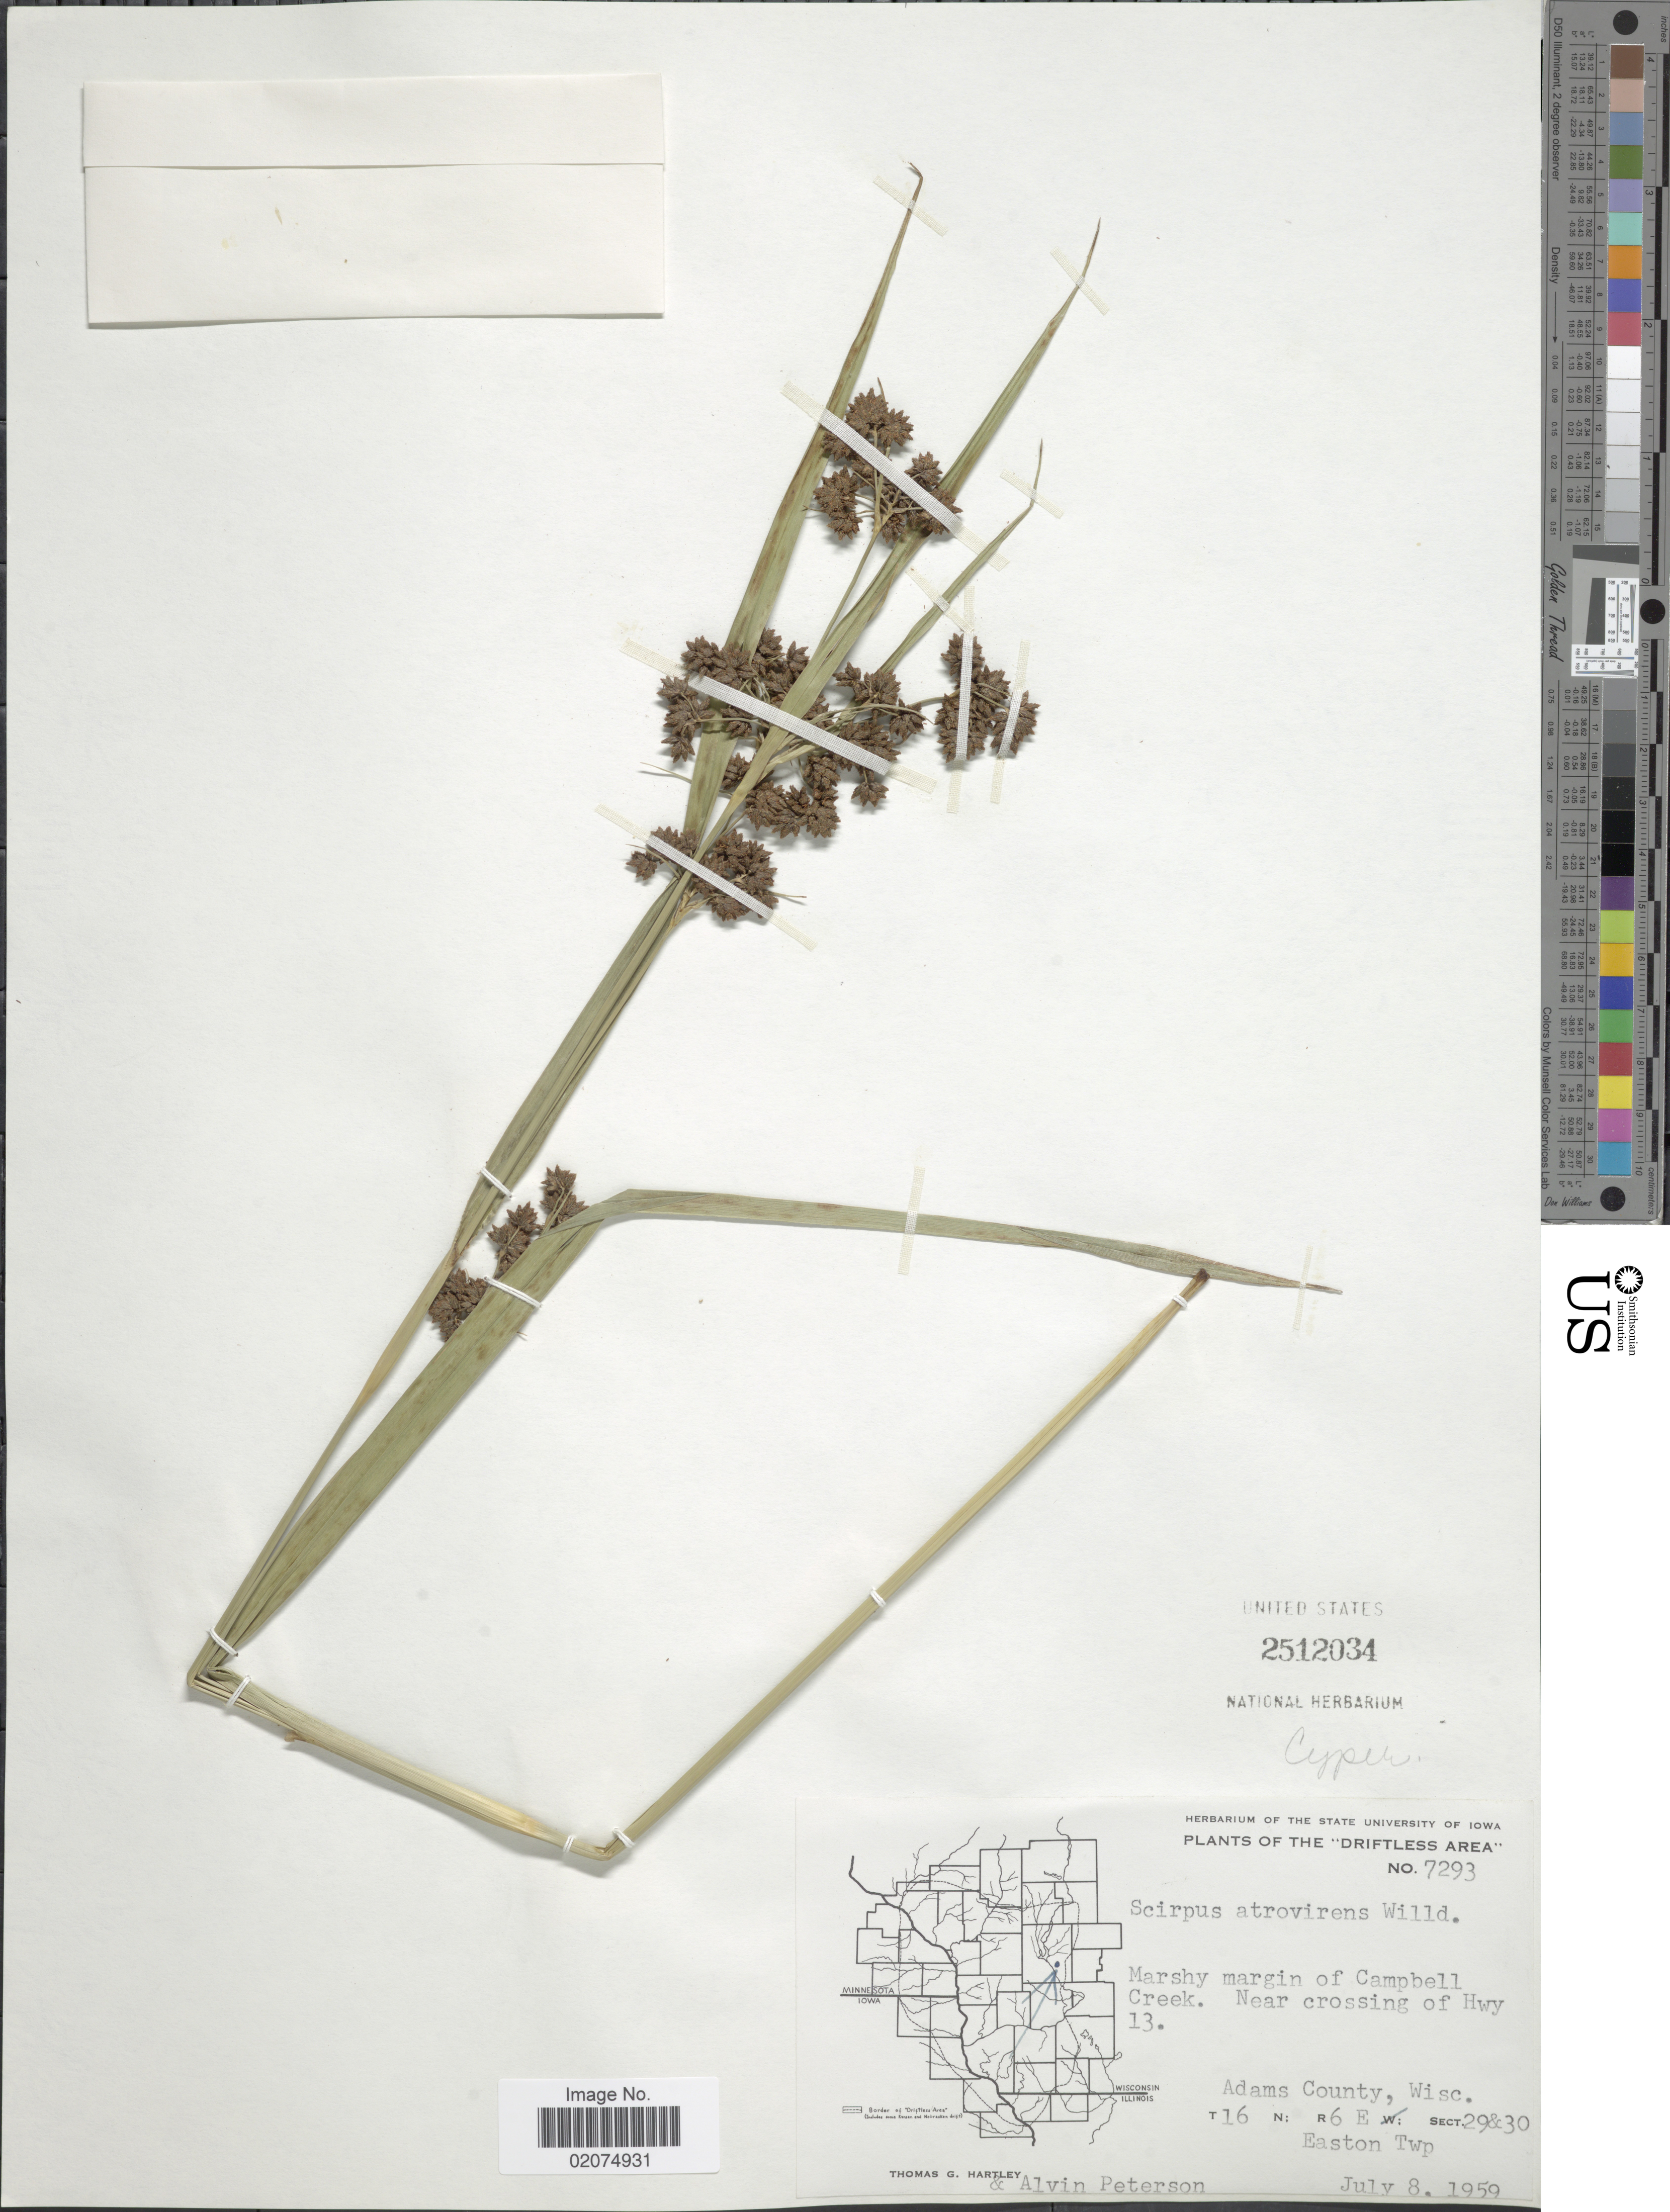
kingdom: Plantae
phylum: Tracheophyta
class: Liliopsida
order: Poales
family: Cyperaceae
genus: Scirpus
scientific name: Scirpus atrovirens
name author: Willd.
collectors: T. G. Hartley & A. M. Peterson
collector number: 7293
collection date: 1959-07-08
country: United States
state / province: Wisconsin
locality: The Driftless Area, Campbell Creek, near crossing of Hwy 13, Adams County, Wisc., T16N, R6E, Sect 29&30, Easton Twp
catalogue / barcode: US 2512034